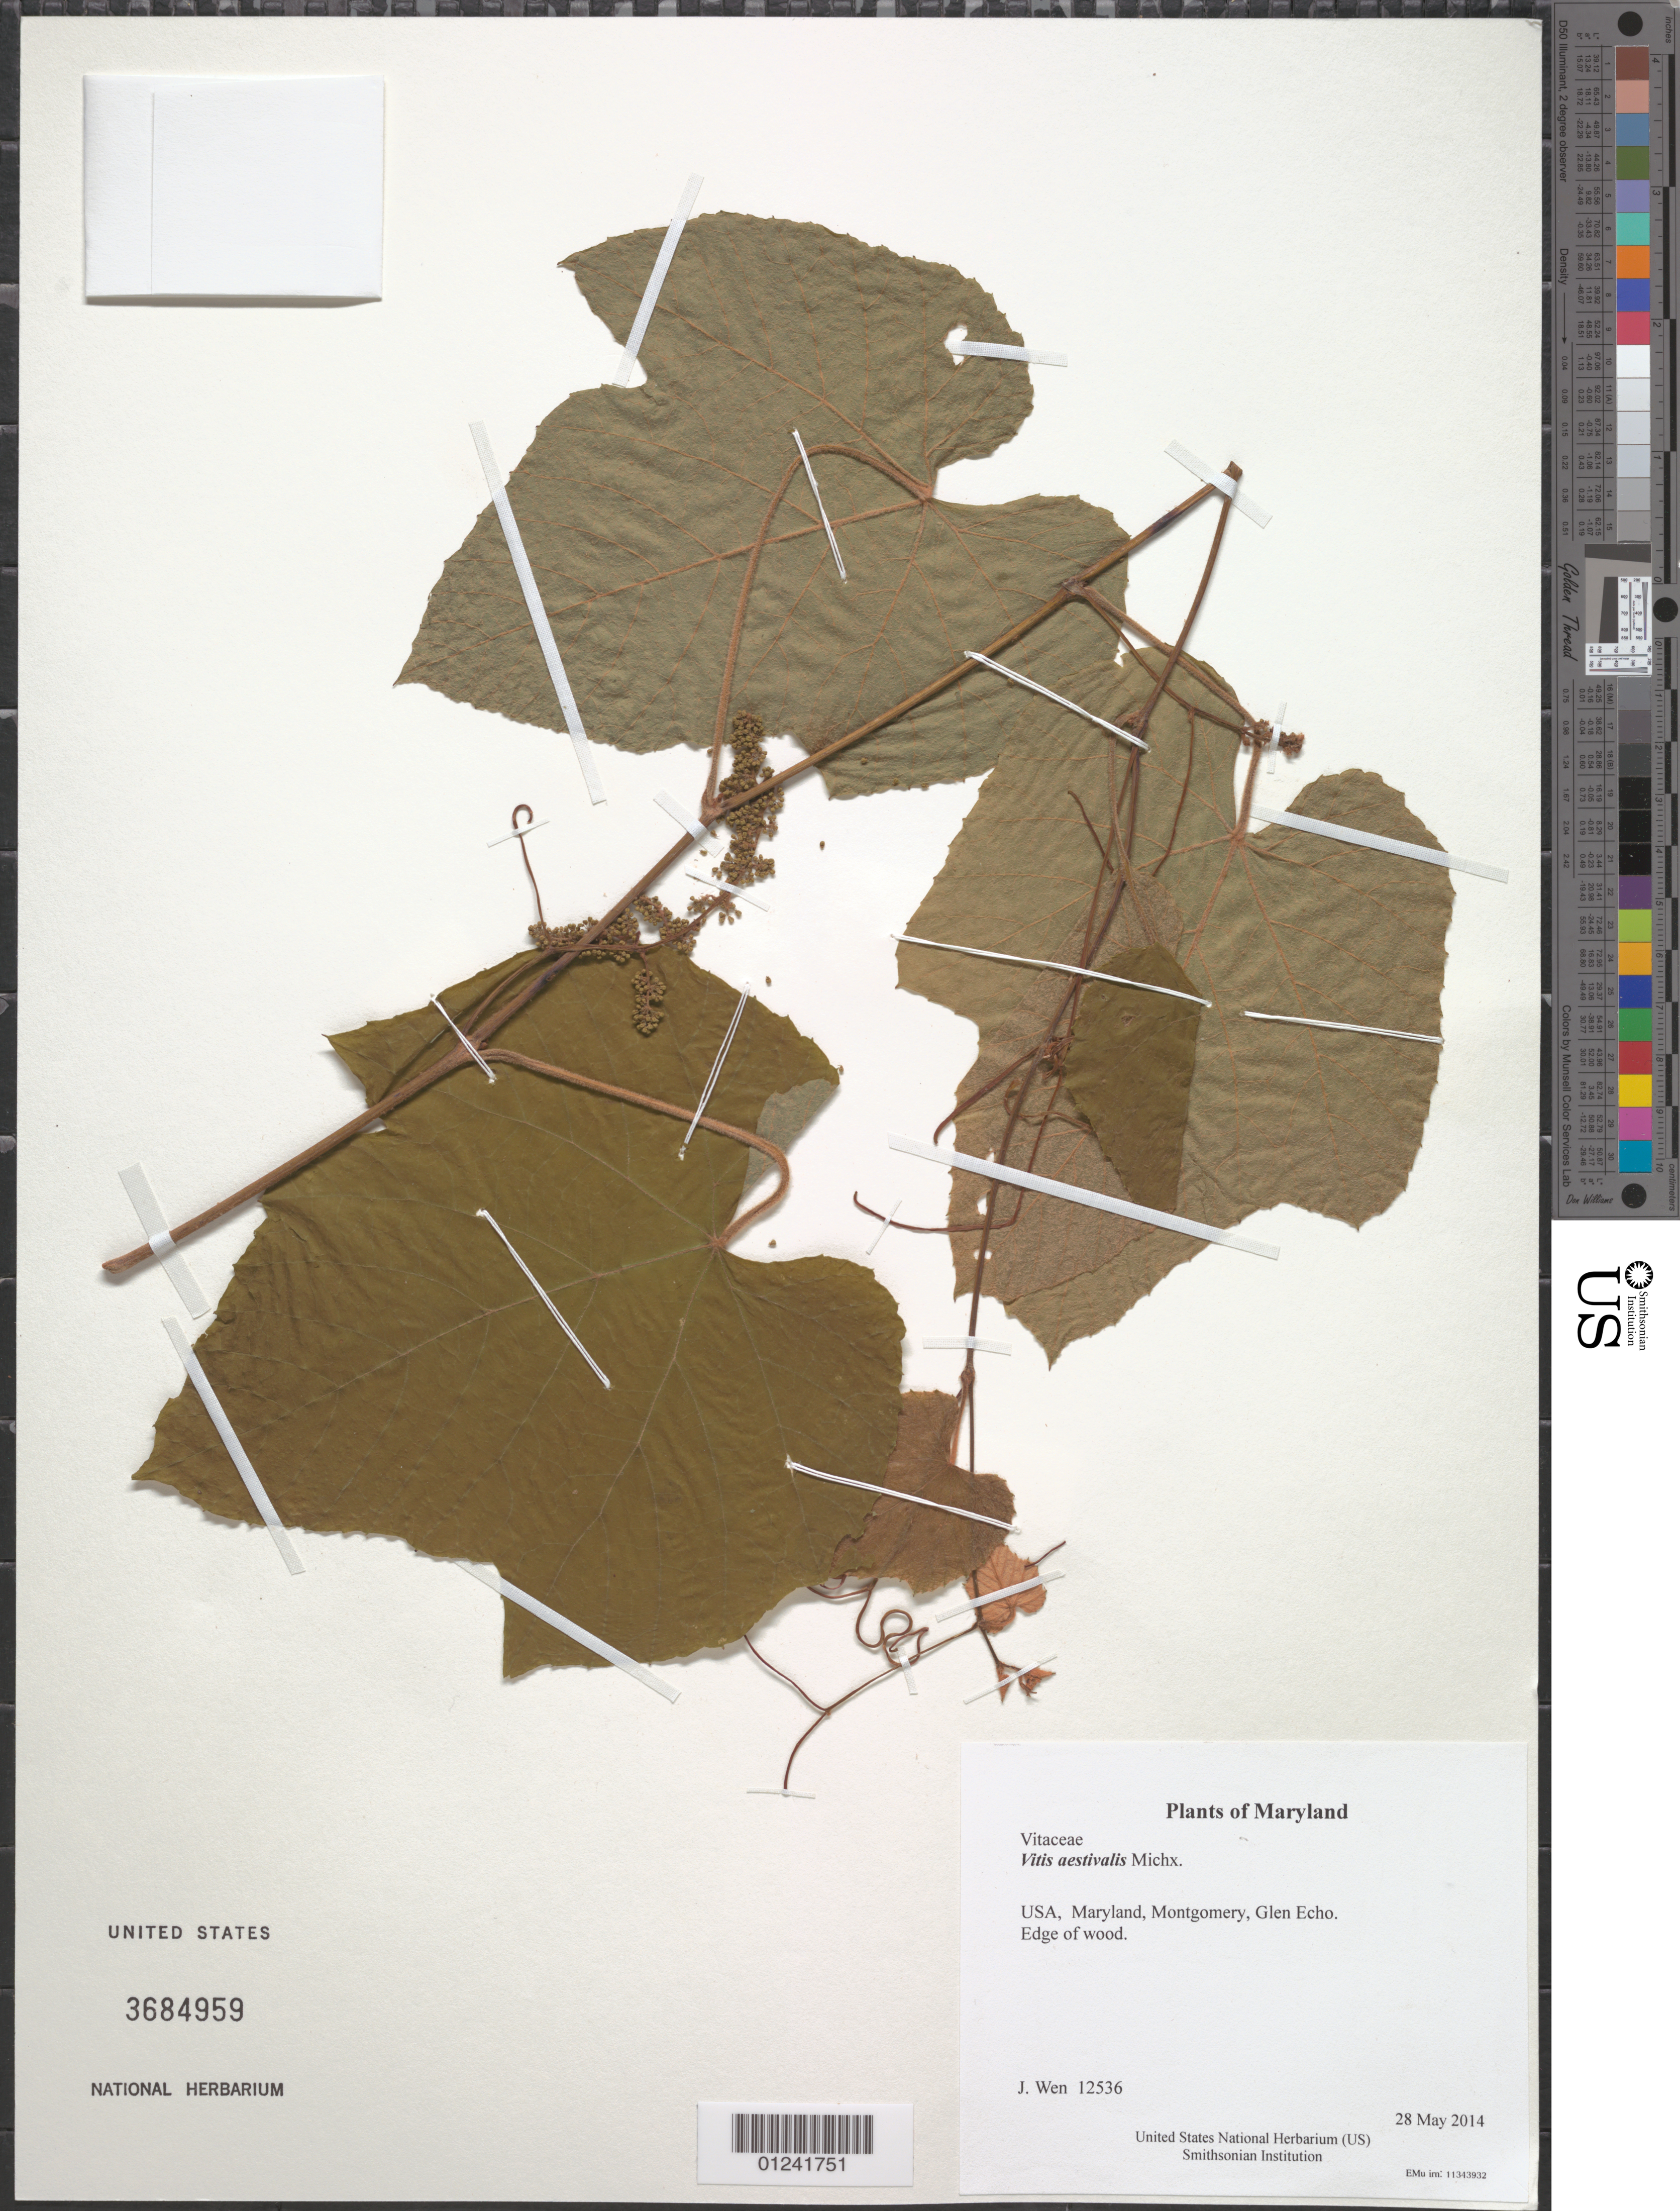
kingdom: Plantae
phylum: Tracheophyta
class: Magnoliopsida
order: Vitales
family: Vitaceae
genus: Vitis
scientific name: Vitis aestivalis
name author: Michx.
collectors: J. Wen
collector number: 12536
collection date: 2014-05-28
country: United States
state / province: Maryland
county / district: Montgomery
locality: Glen Echo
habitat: Edge of woods.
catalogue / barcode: US 3684959